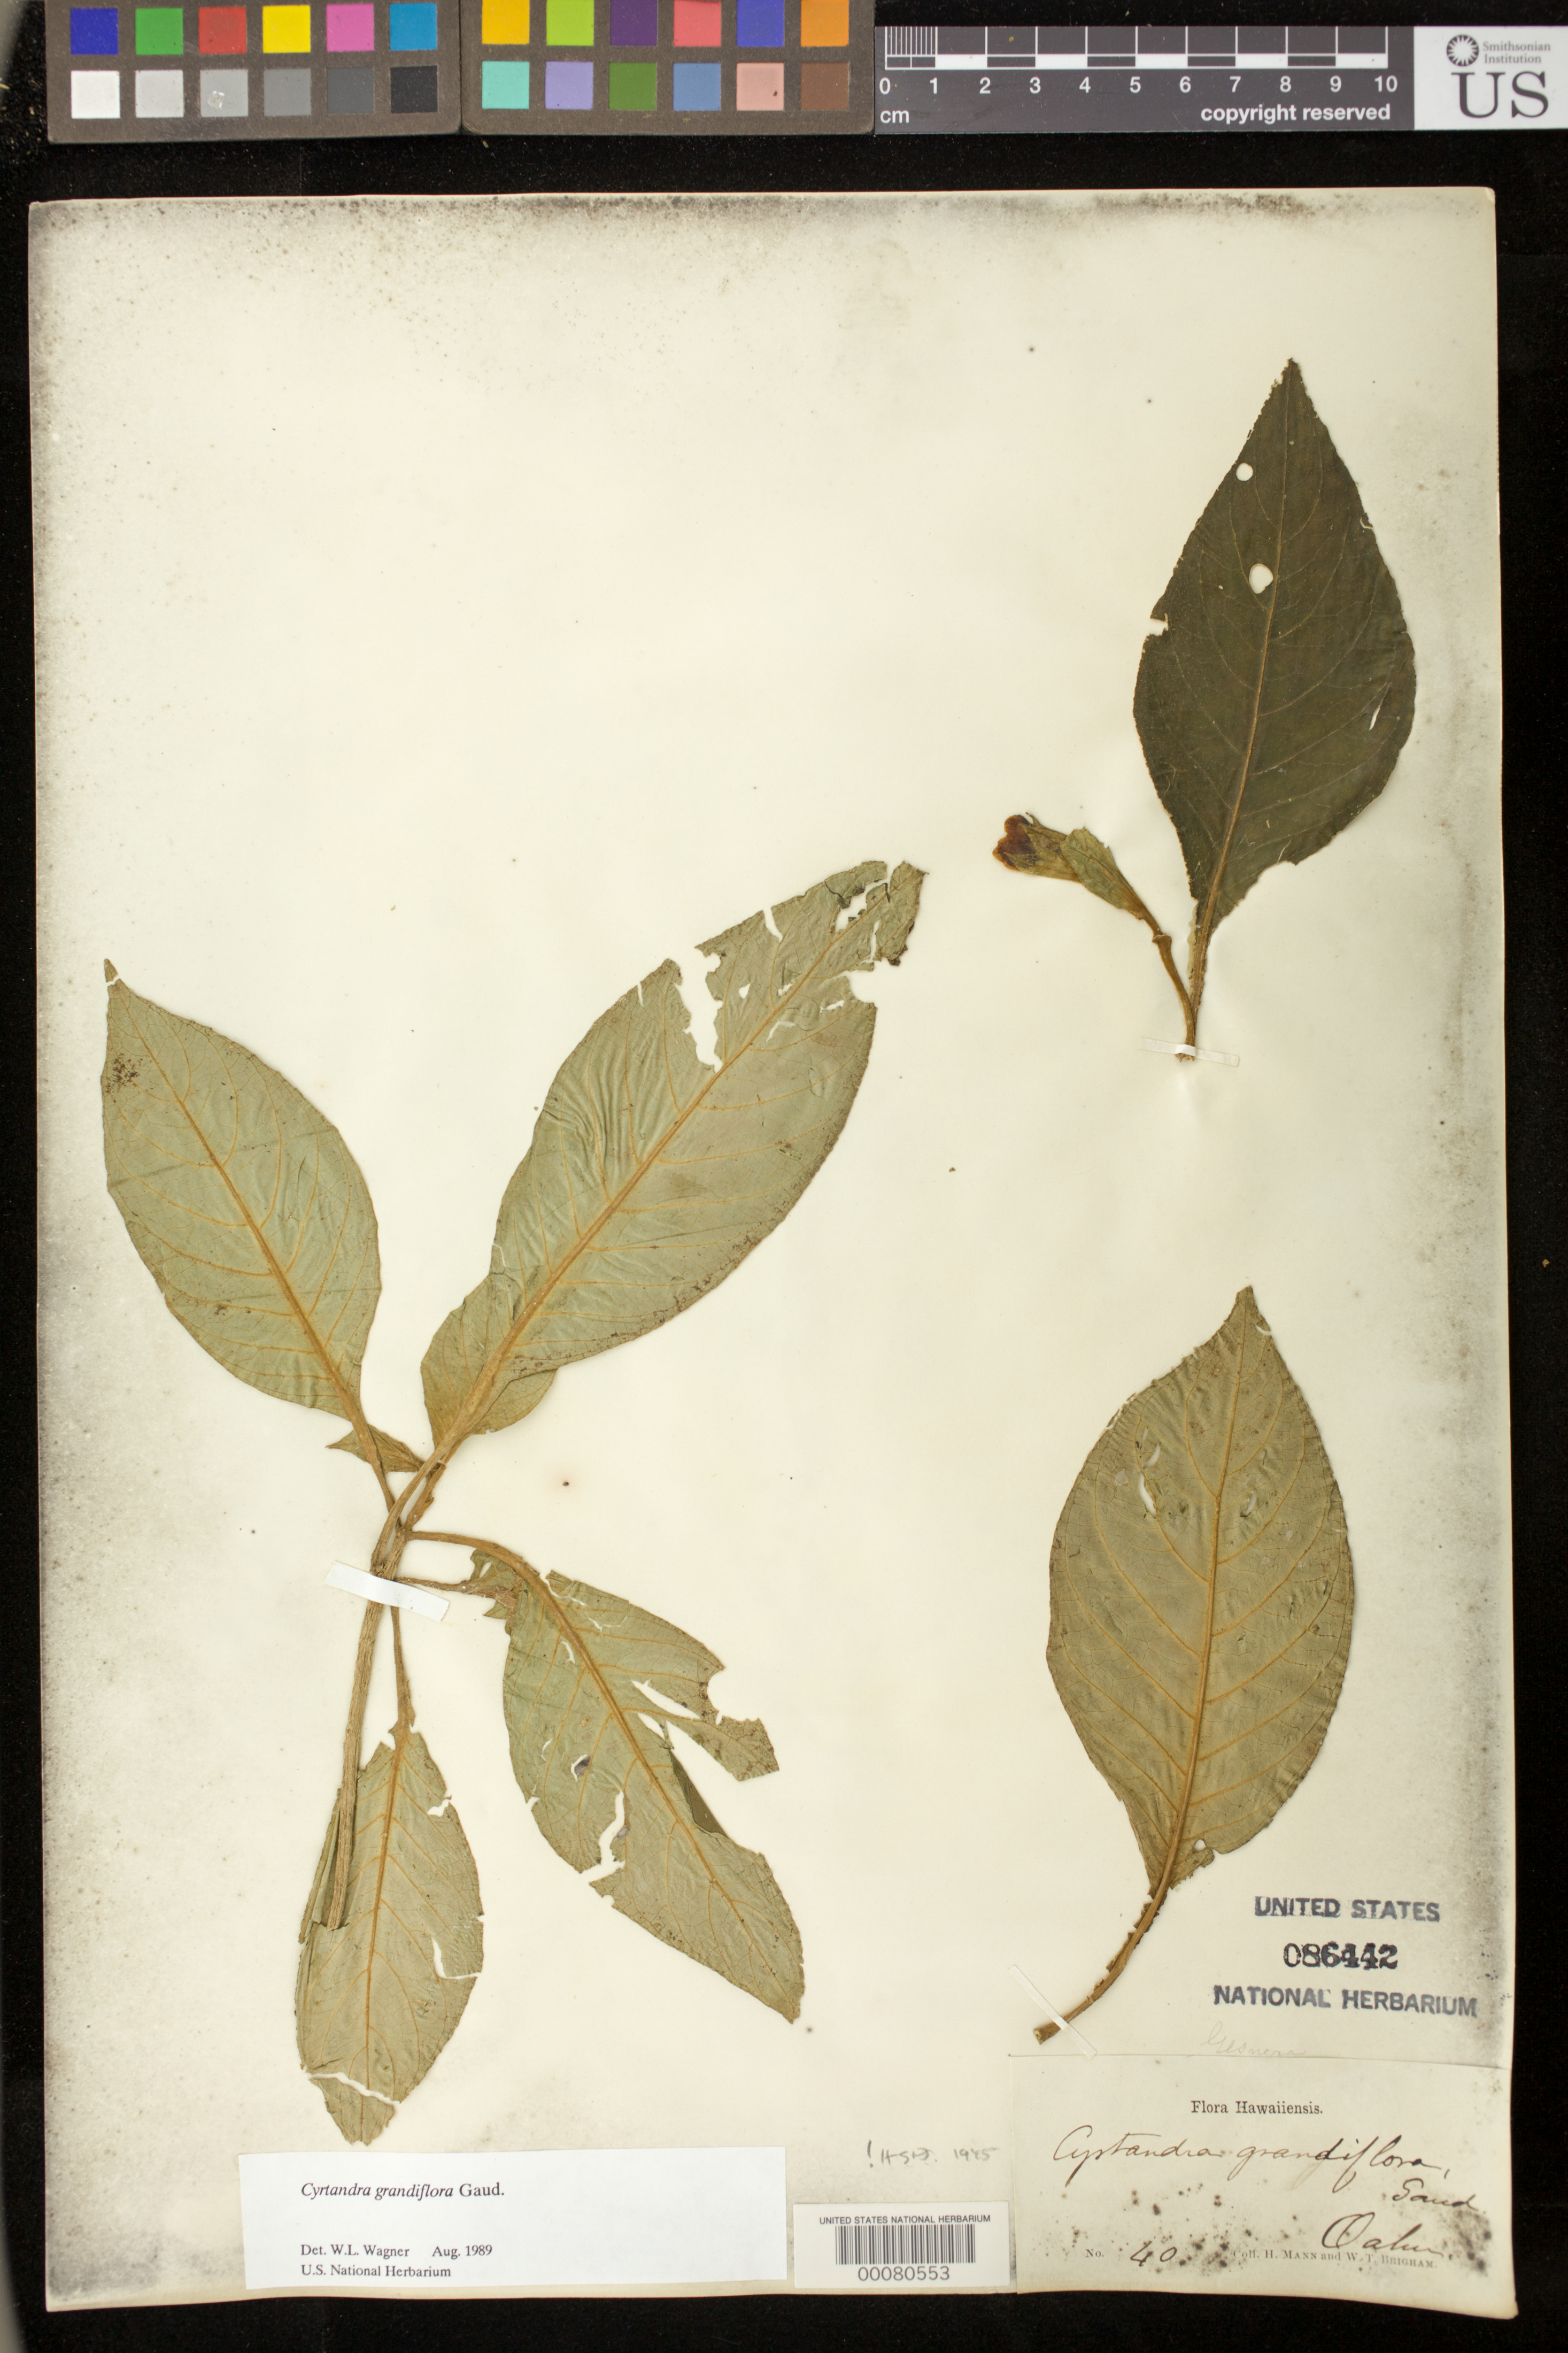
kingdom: Plantae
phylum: Tracheophyta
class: Magnoliopsida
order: Lamiales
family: Gesneriaceae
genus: Cyrtandra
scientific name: Cyrtandra grandiflora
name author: Gaudich.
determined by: St. John, H.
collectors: H. Mann & W. T. Brigham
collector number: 40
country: United States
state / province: Hawaii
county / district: Honolulu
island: Oahu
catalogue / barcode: US 86442